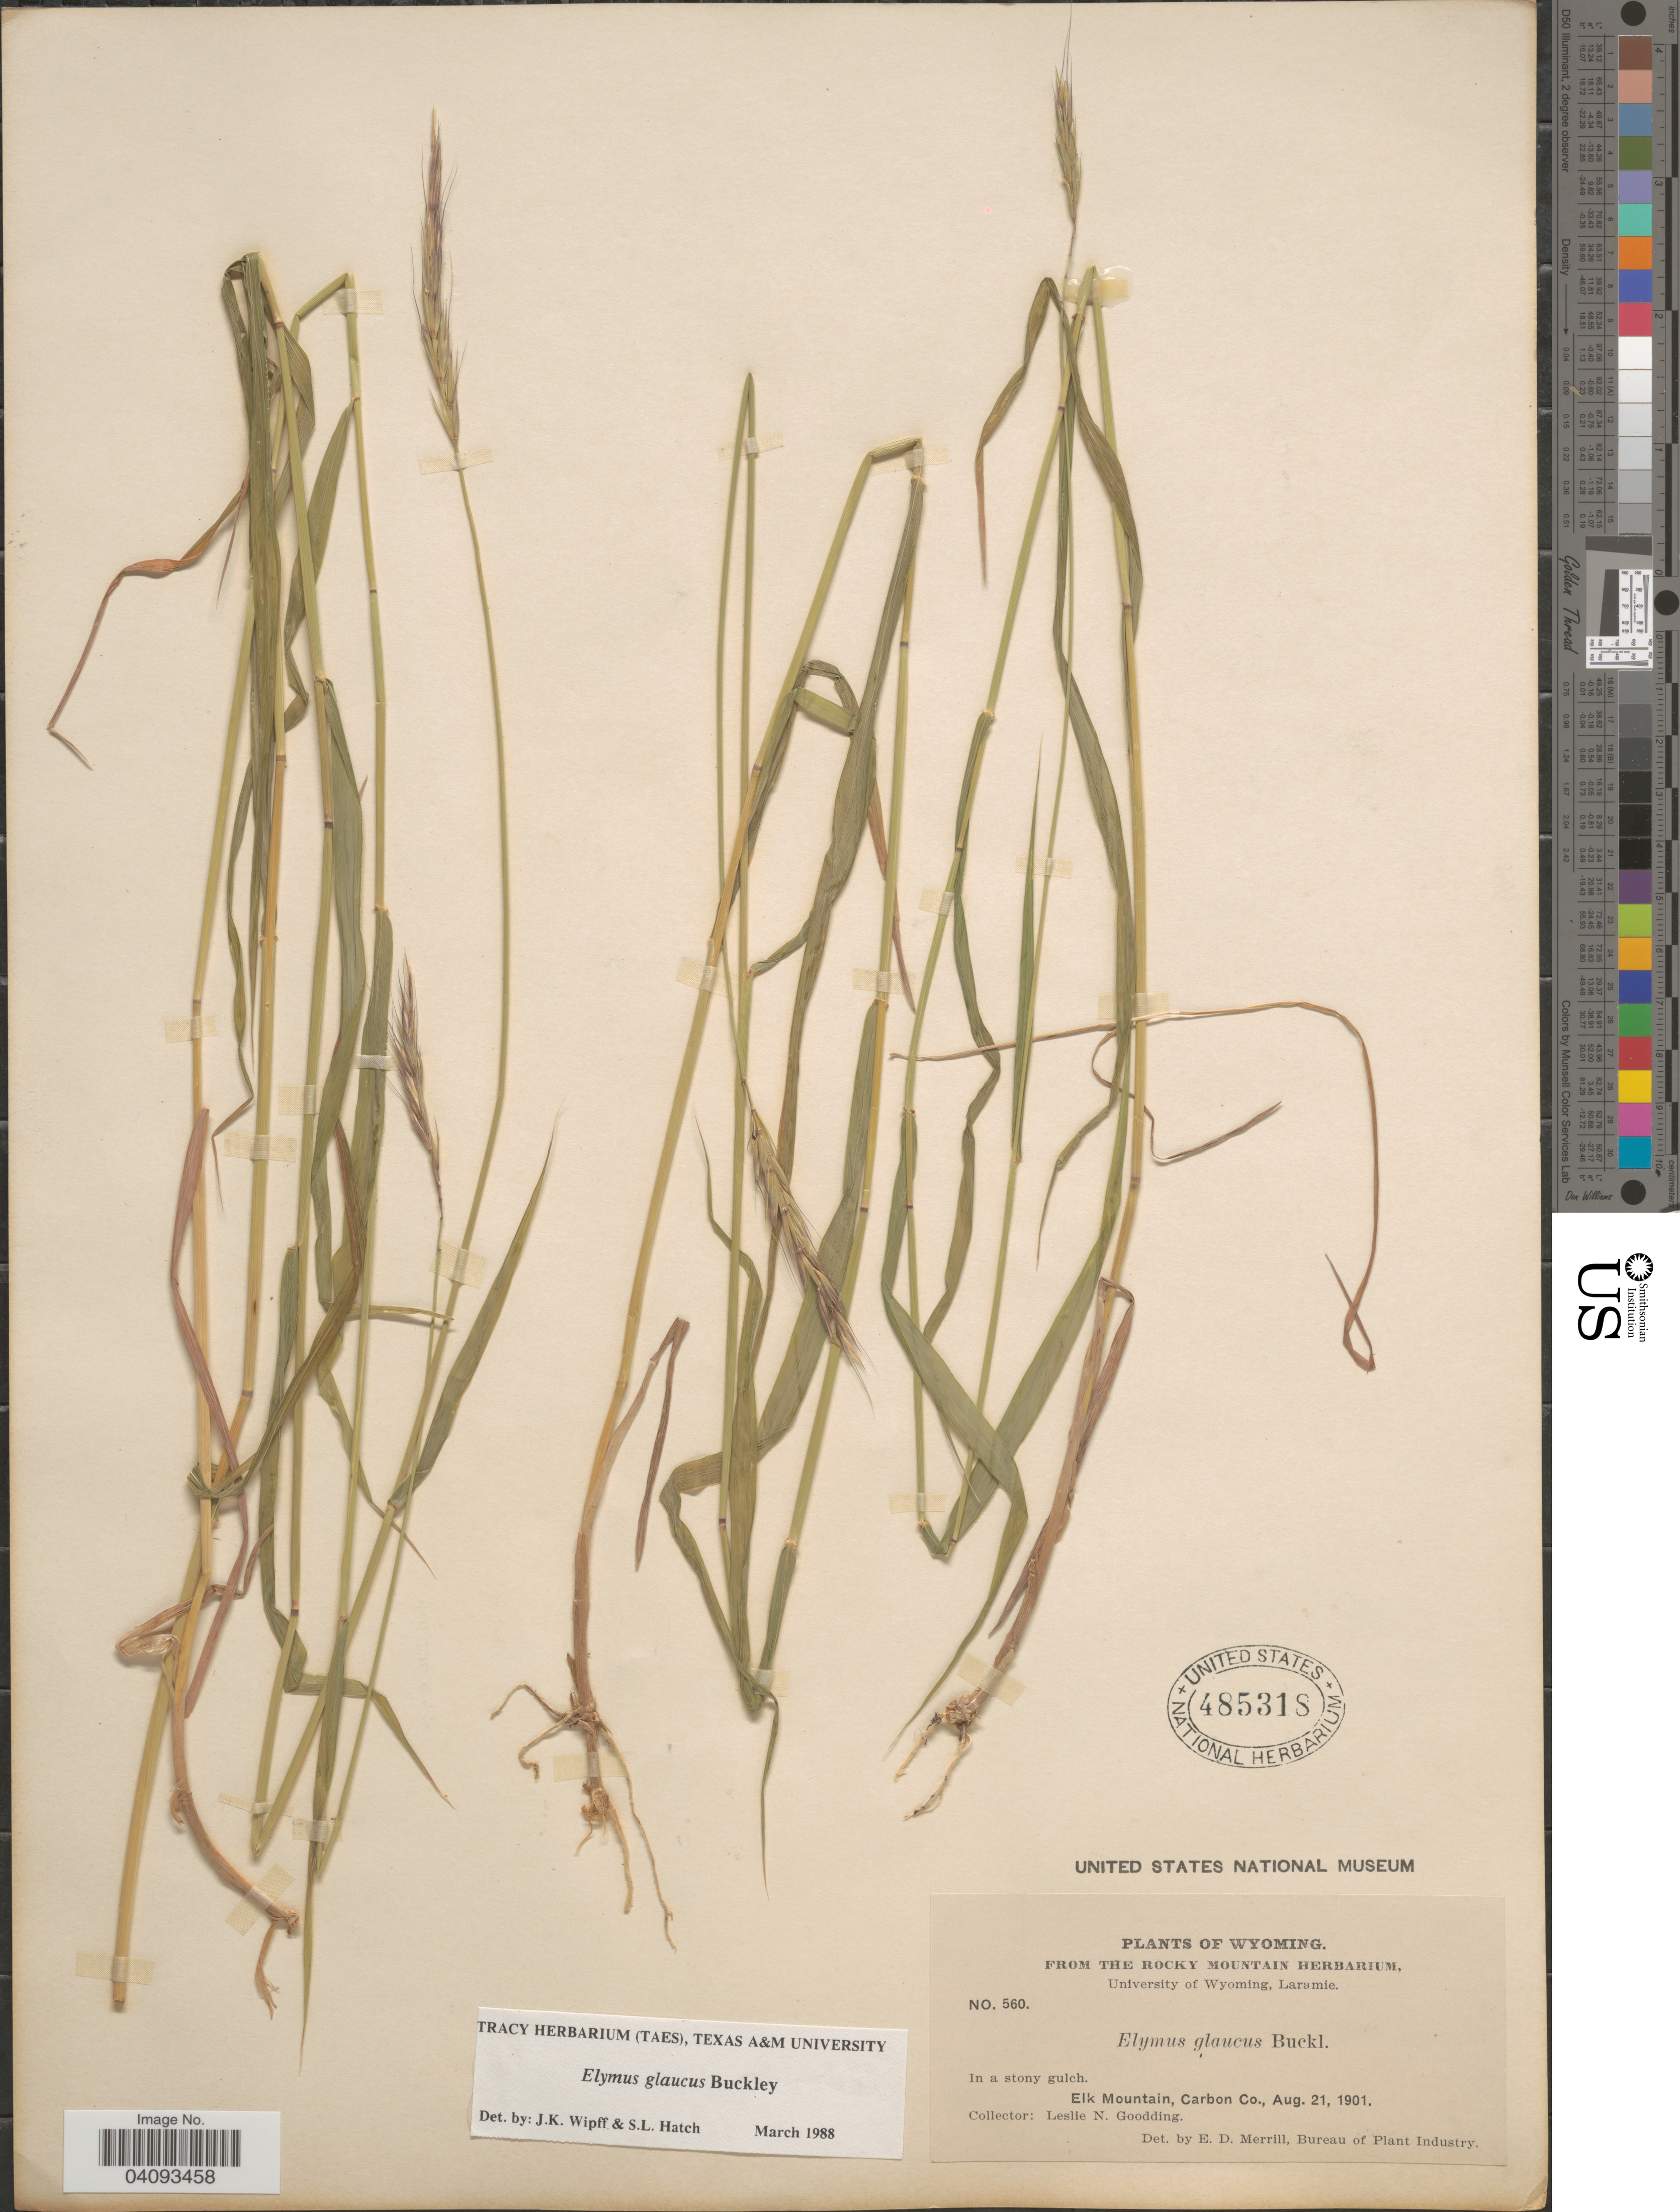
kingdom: Plantae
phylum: Tracheophyta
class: Liliopsida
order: Poales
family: Poaceae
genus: Elymus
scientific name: Elymus glaucus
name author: Buckley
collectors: L. N. Goodding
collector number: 560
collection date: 1901-08-21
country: United States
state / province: Wyoming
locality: Elk Mountain, Carbon Co.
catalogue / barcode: US 485318